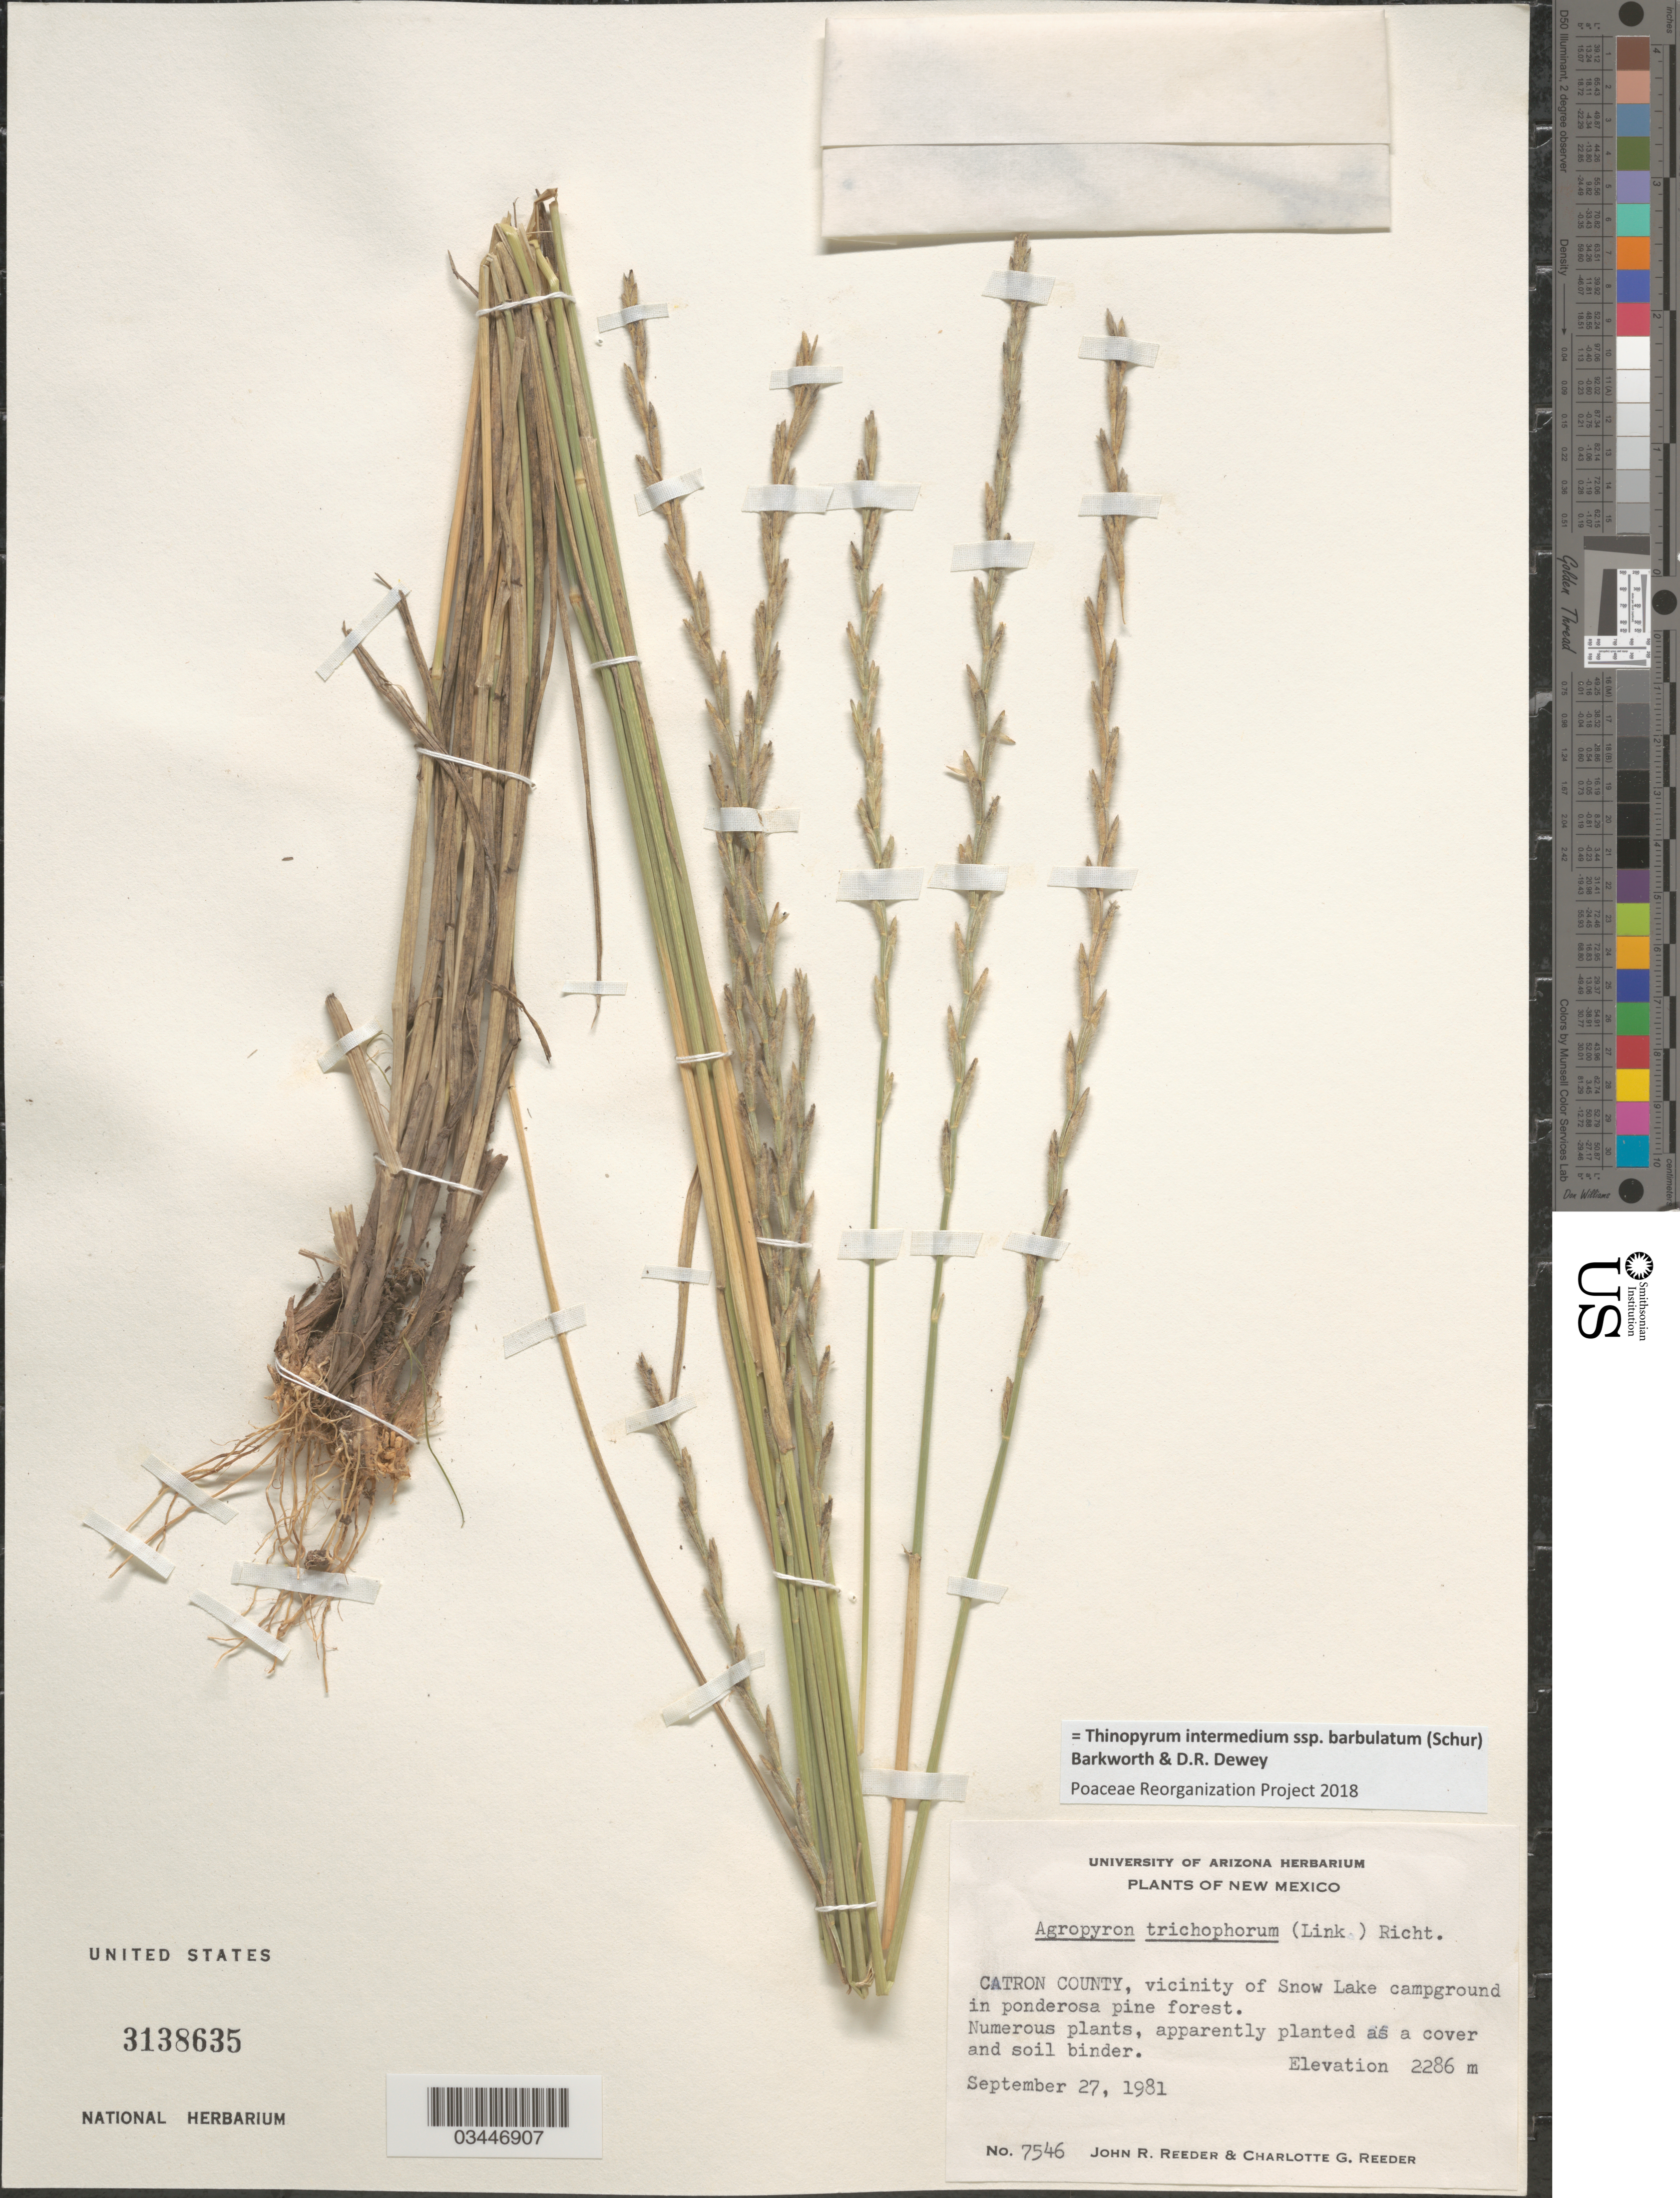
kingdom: Plantae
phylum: Tracheophyta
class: Liliopsida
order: Poales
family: Poaceae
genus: Thinopyrum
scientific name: Thinopyrum intermedium subsp. barbulatum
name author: (Schur) Barkworth & Dewey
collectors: J. R. Reeder & C. G. Reeder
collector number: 7546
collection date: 1981-09-27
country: United States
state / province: New Mexico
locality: Catron County, vicinity of Snow Lake campground in ponderosa pine forest.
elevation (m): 2286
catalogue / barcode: US 3138635